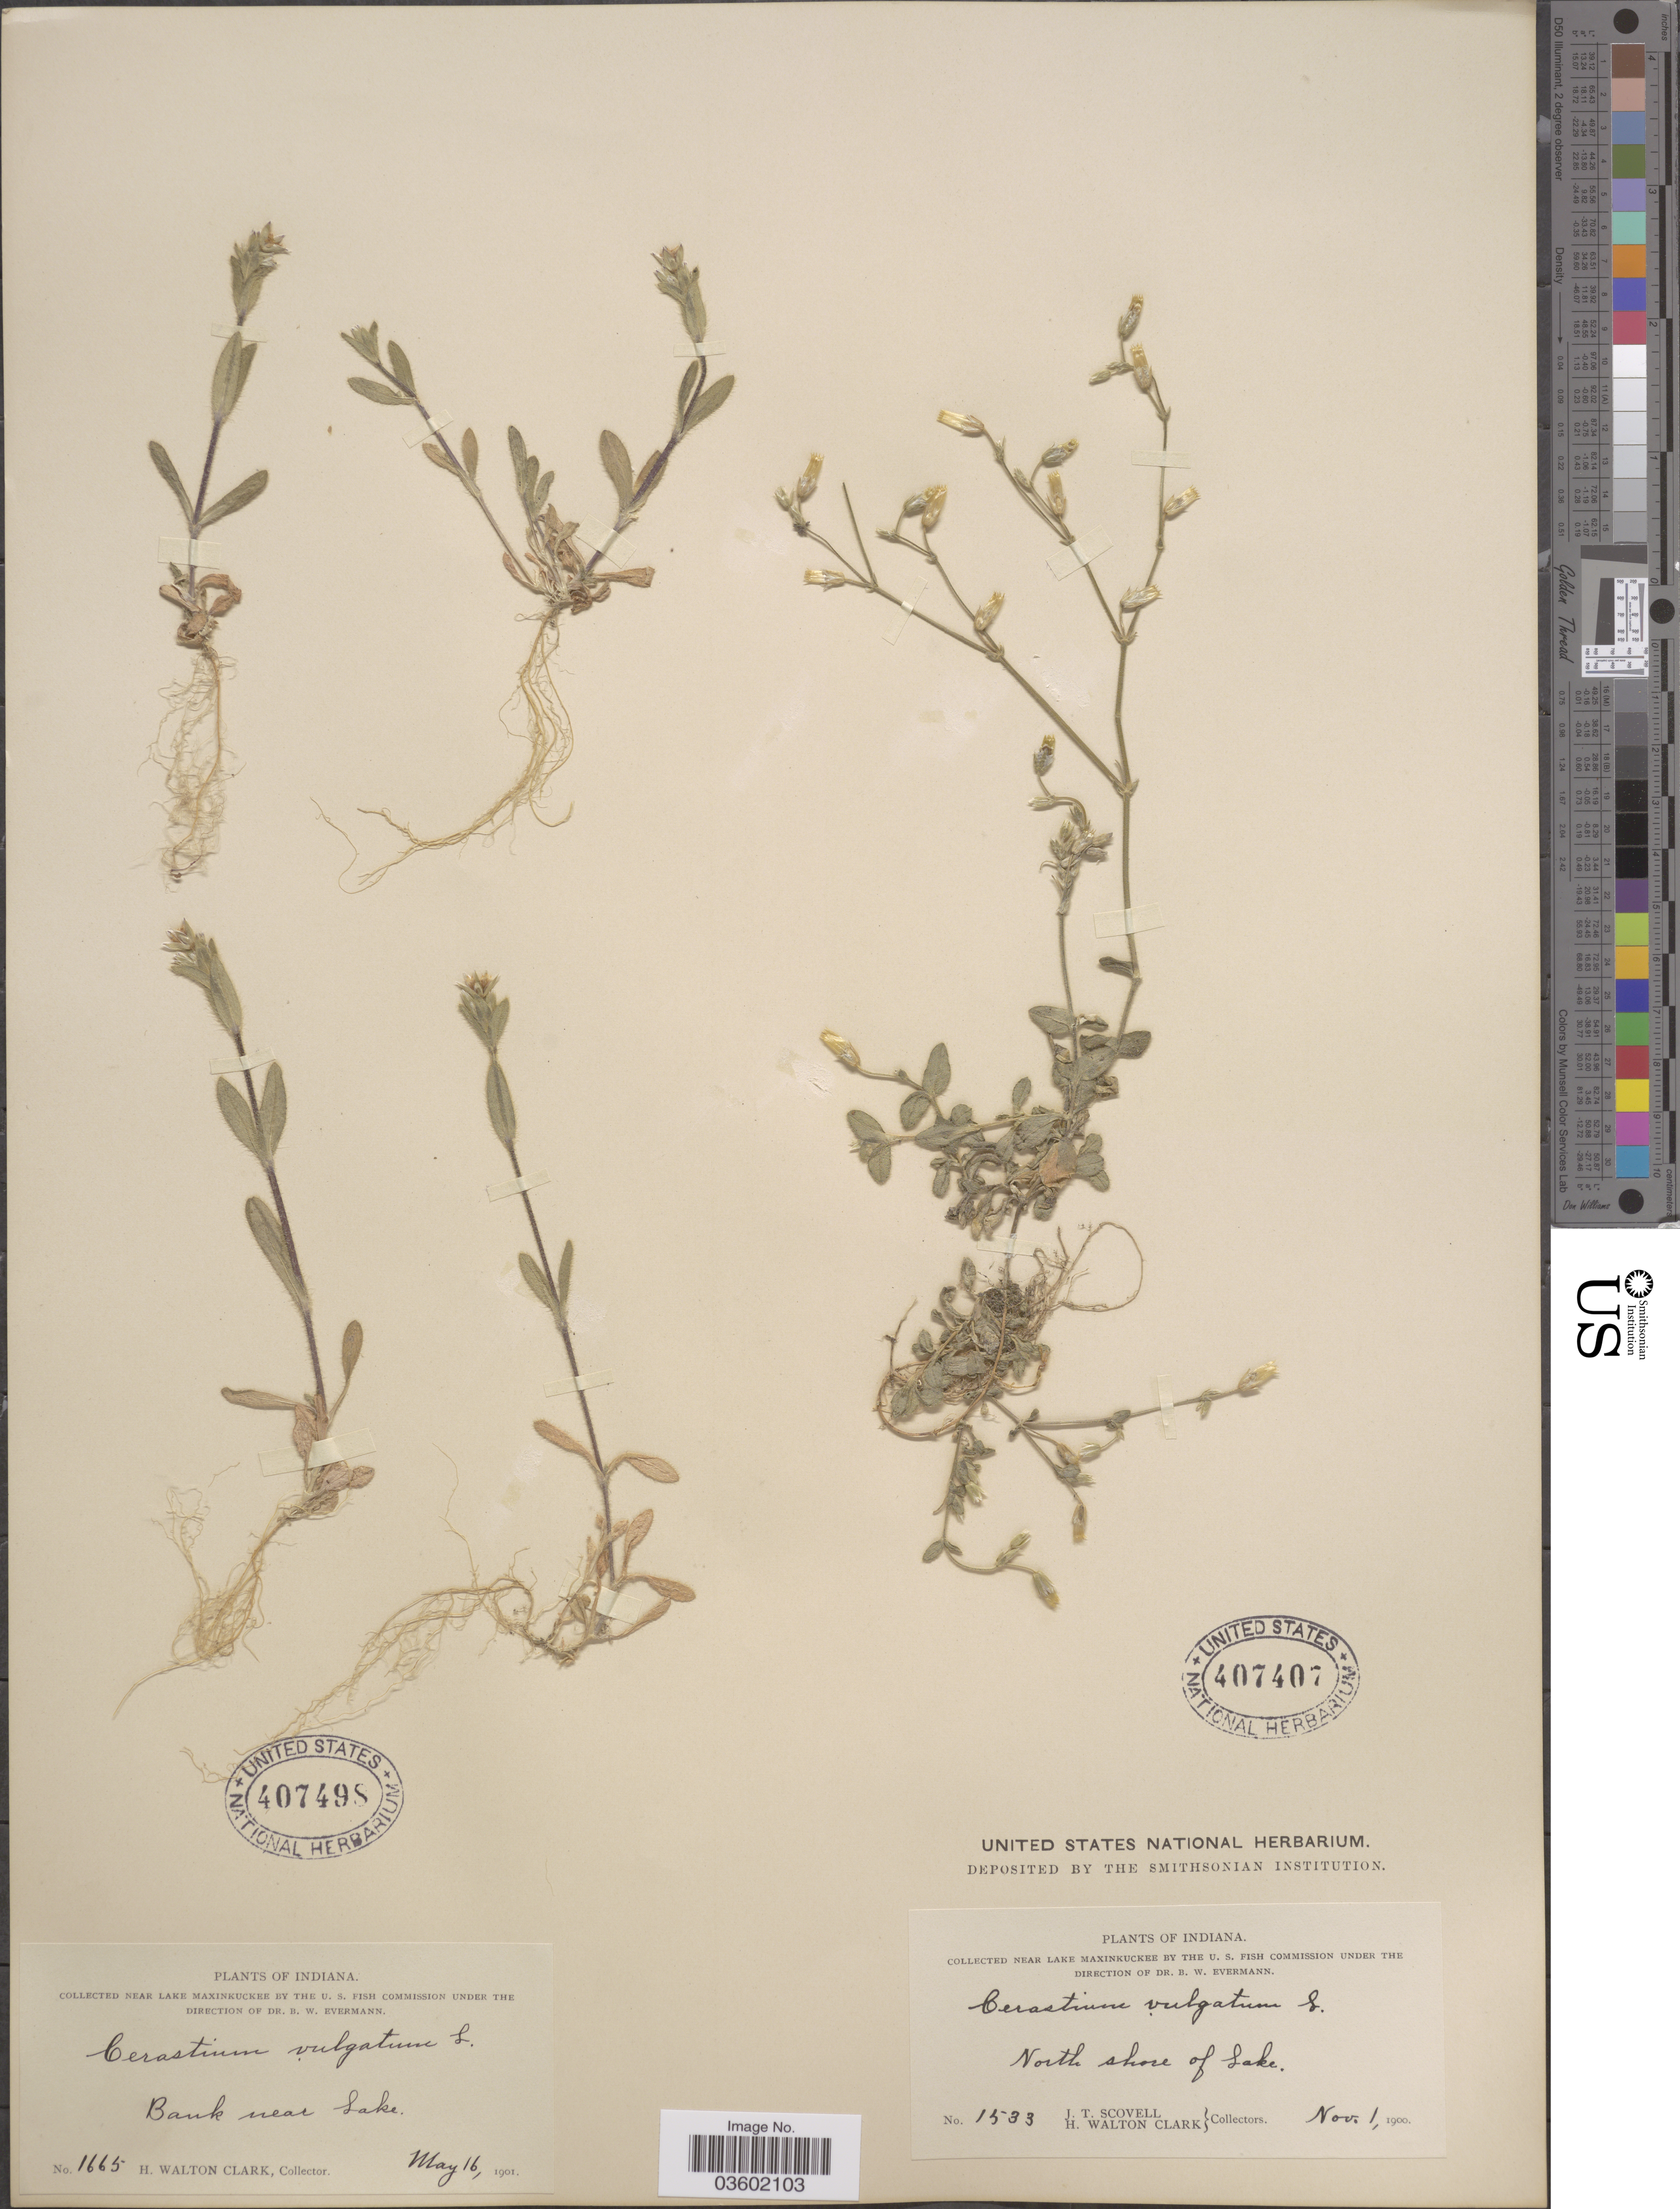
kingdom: Plantae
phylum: Tracheophyta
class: Magnoliopsida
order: Caryophyllales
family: Caryophyllaceae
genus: Cerastium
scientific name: Cerastium vulgatum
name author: L.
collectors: H. W. Clark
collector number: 1665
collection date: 1901-05-16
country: United States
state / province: Indiana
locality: Near Lake Maxinkuckee. Bank near Lake.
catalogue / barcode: US 407498